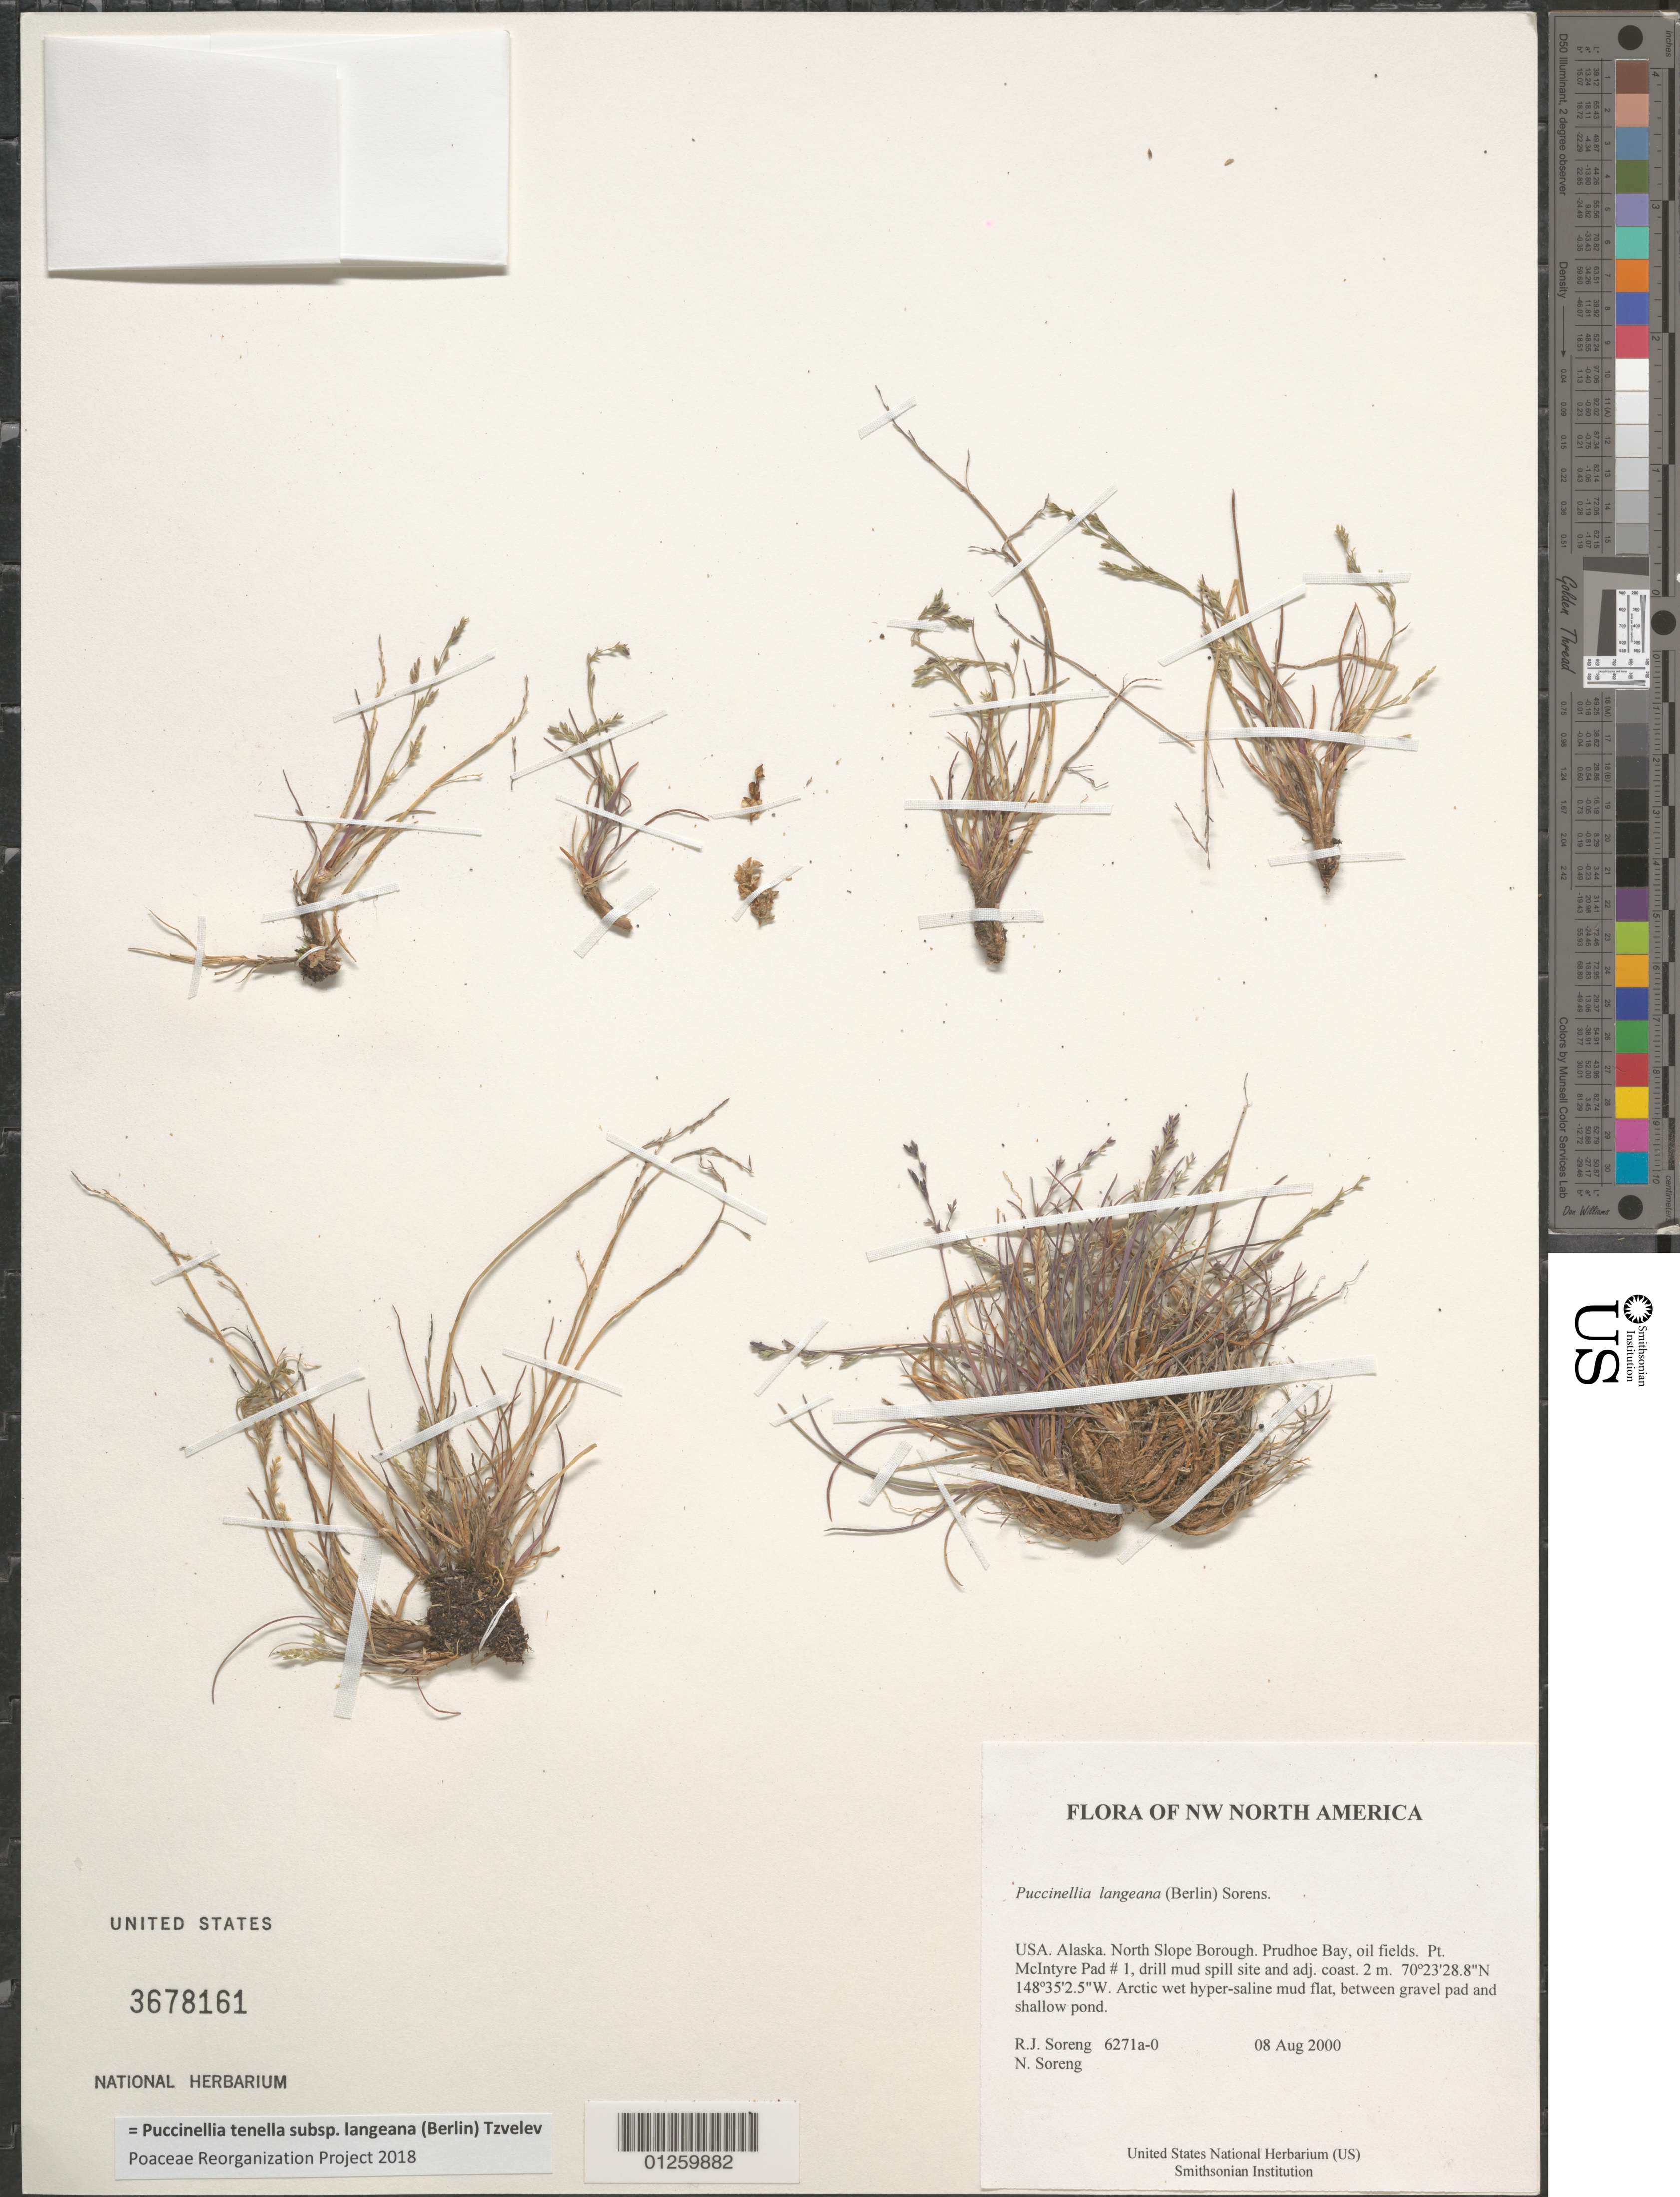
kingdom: Plantae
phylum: Tracheophyta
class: Liliopsida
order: Poales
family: Poaceae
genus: Puccinellia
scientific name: Puccinellia tenella subsp. langeana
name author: (Berlin) Tzvelev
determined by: Poaceae Reorganization Project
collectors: R. J. Soreng & N. L. Soreng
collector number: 6271-a-0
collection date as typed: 08 Aug 2000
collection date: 2000-08-08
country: United States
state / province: Alaska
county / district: North Slope Borough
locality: Prudhoe Bay, oil fields. Pt. McIntyre Pad # 1, drill mud spill site and adj. coast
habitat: Arctic wet hyper-saline mud flat, between gravel pad and shallow pond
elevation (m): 2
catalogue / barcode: US 3678161